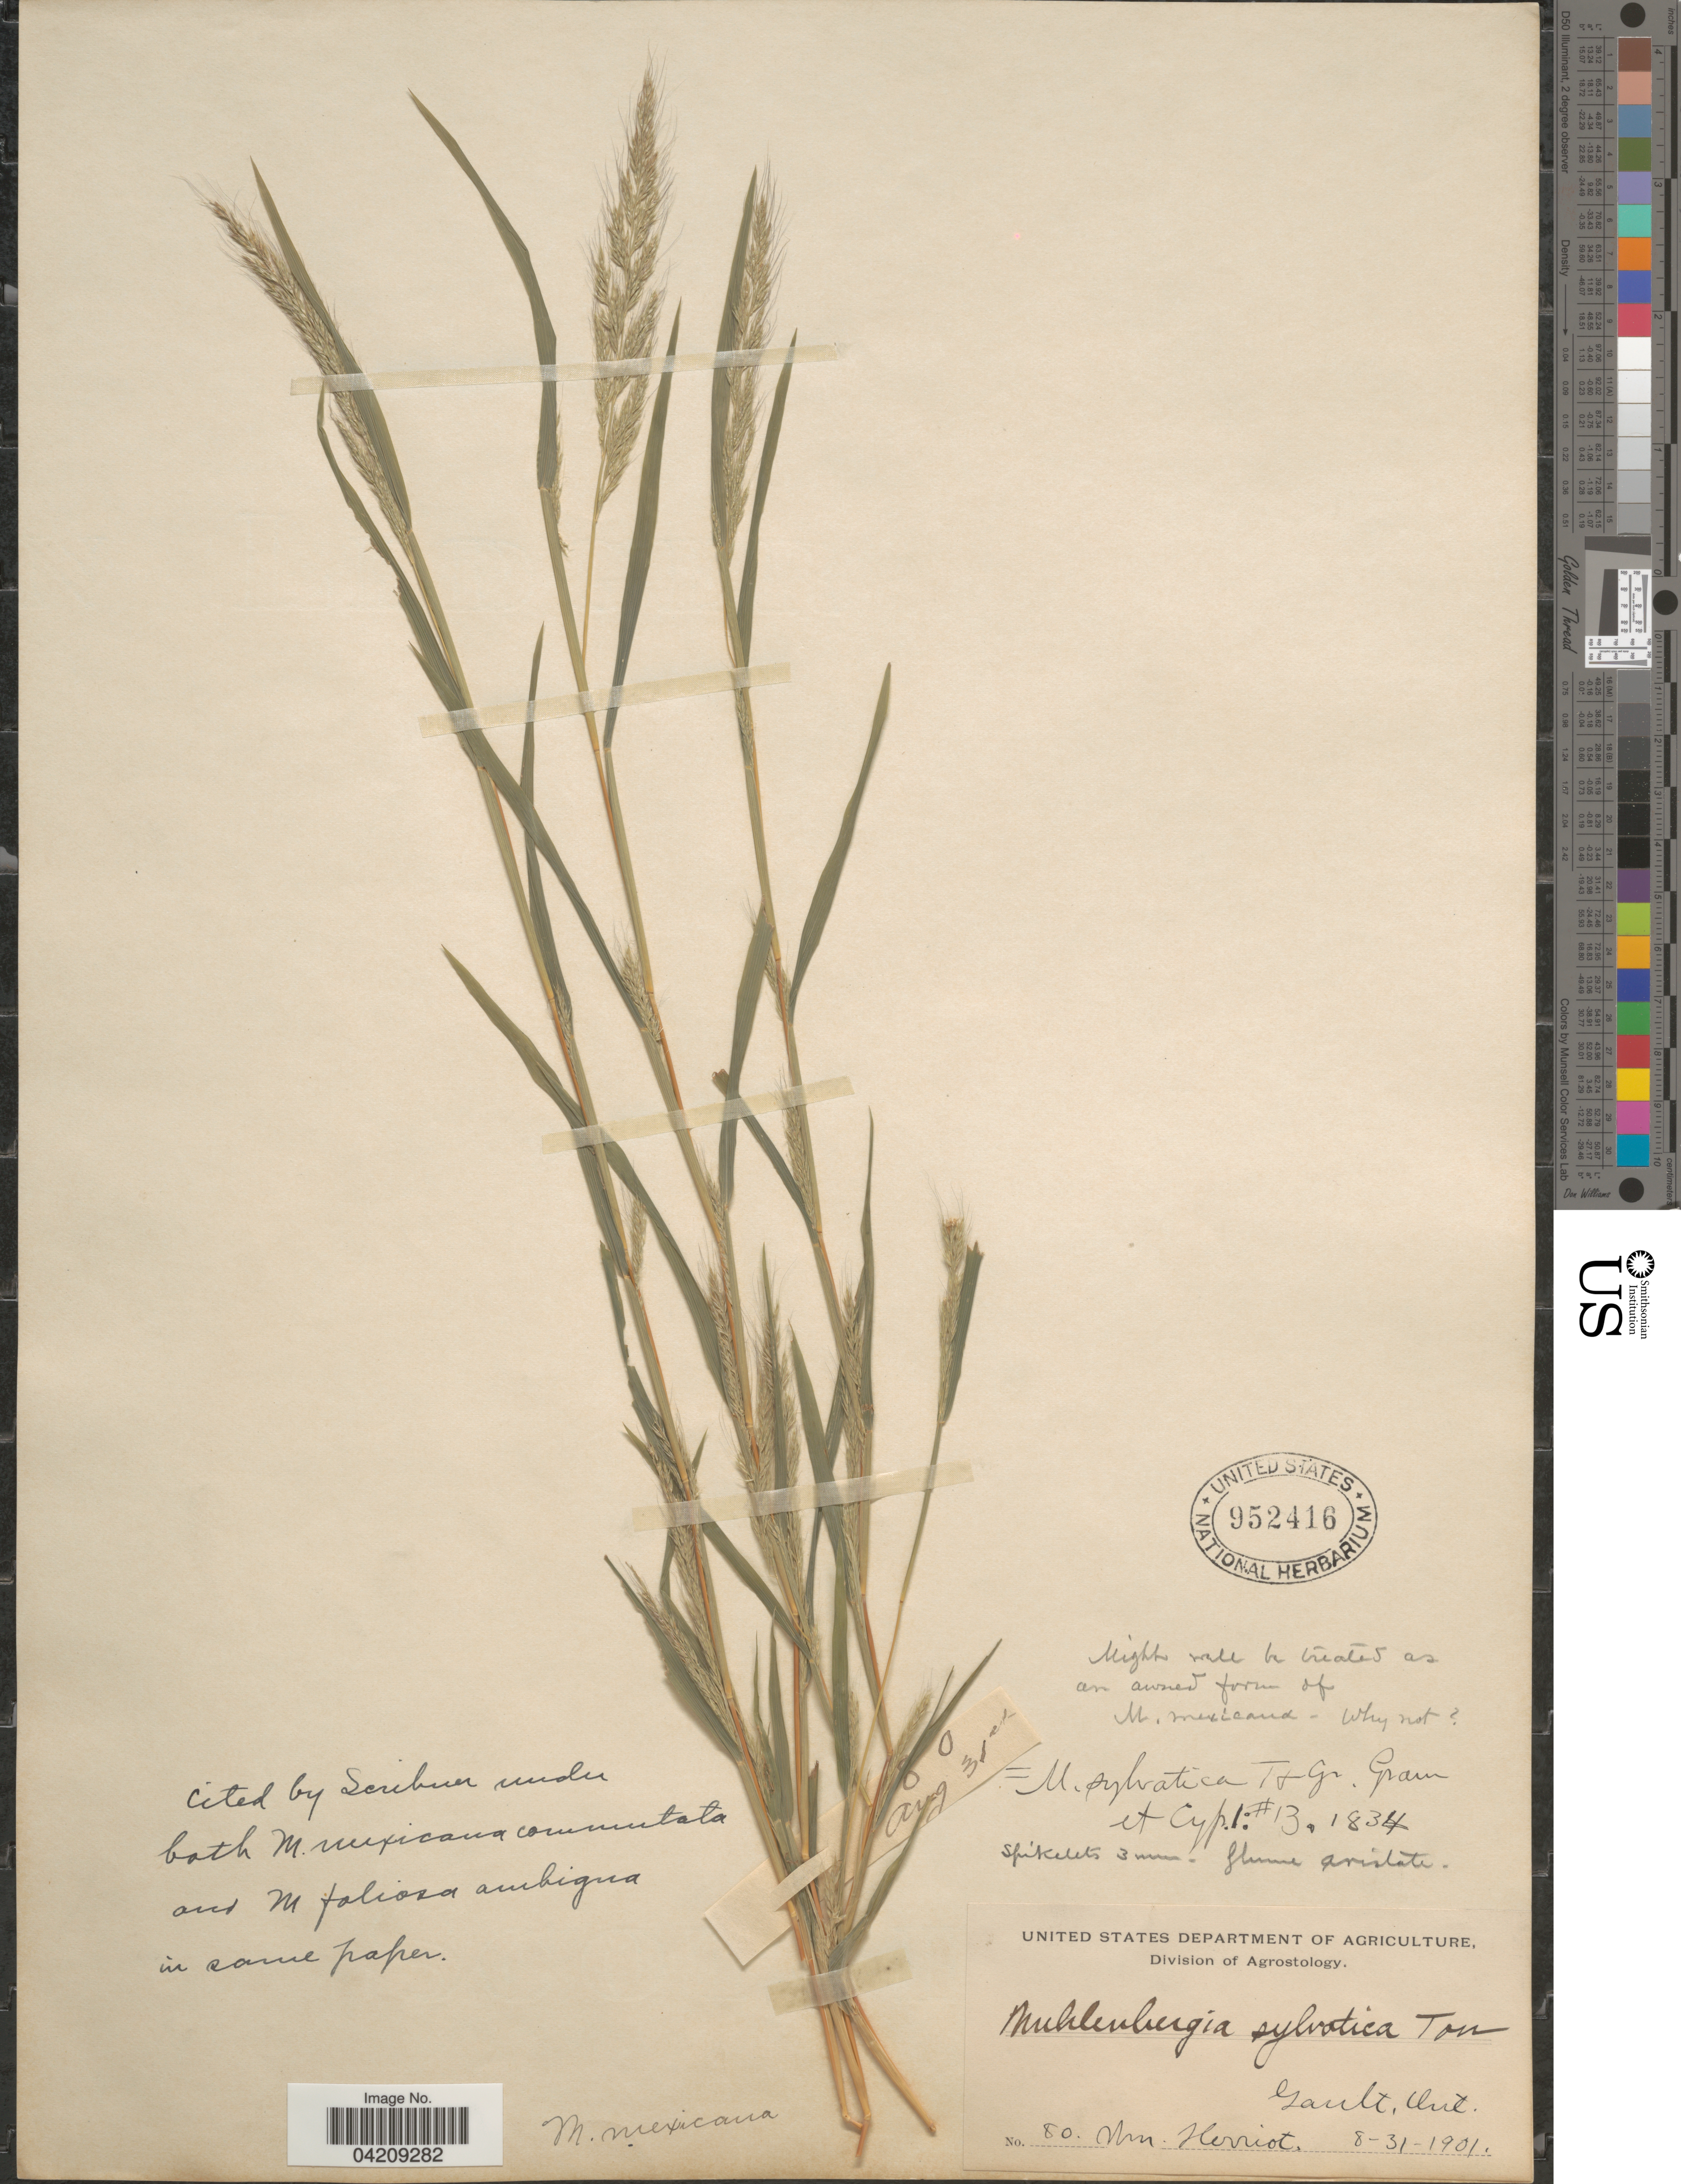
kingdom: Plantae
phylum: Tracheophyta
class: Liliopsida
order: Poales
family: Poaceae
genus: Muhlenbergia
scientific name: Muhlenbergia frondosa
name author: (Poir.) Fernald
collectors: W. Herriot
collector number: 80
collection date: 1901-08-31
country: Canada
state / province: Ontario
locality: Gault.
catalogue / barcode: US 952416